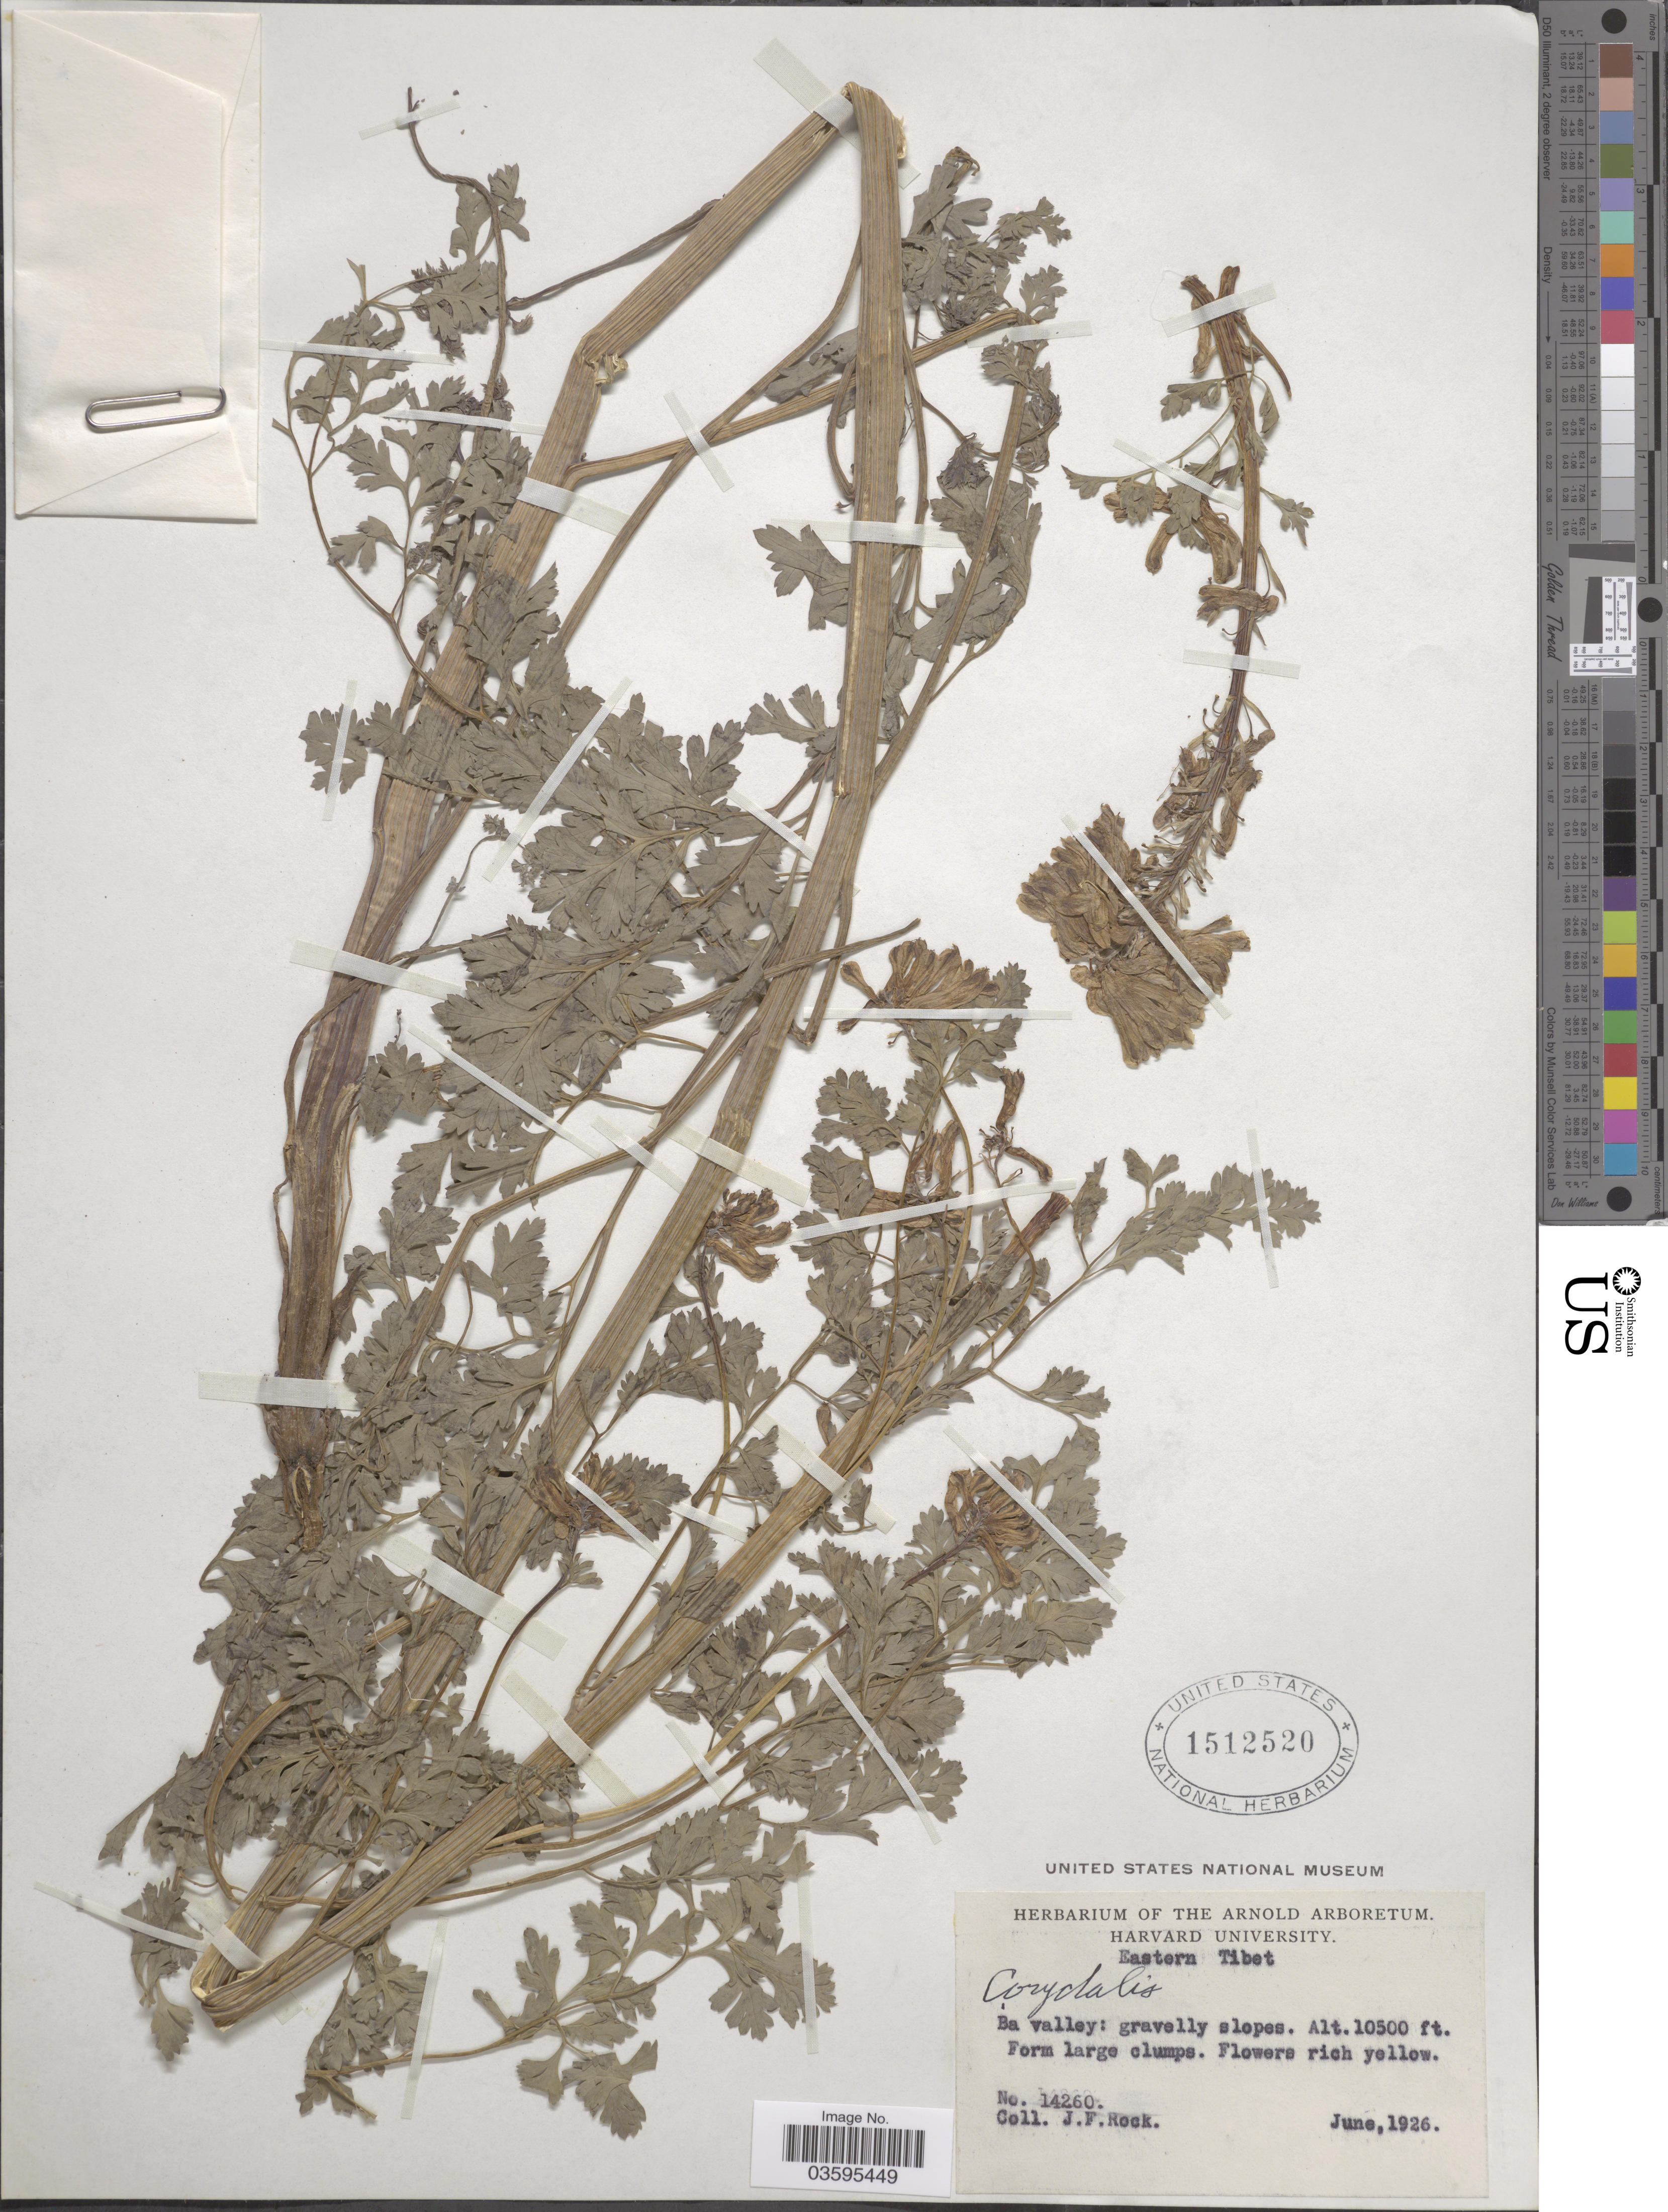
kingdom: Plantae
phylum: Tracheophyta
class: Magnoliopsida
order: Ranunculales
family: Papaveraceae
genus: Corydalis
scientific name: Corydalis sp.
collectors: J. Rock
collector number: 14260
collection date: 1926-06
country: China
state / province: Xizang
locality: Eastern Tibet. Ba valley.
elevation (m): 3200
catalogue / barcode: US 1512520